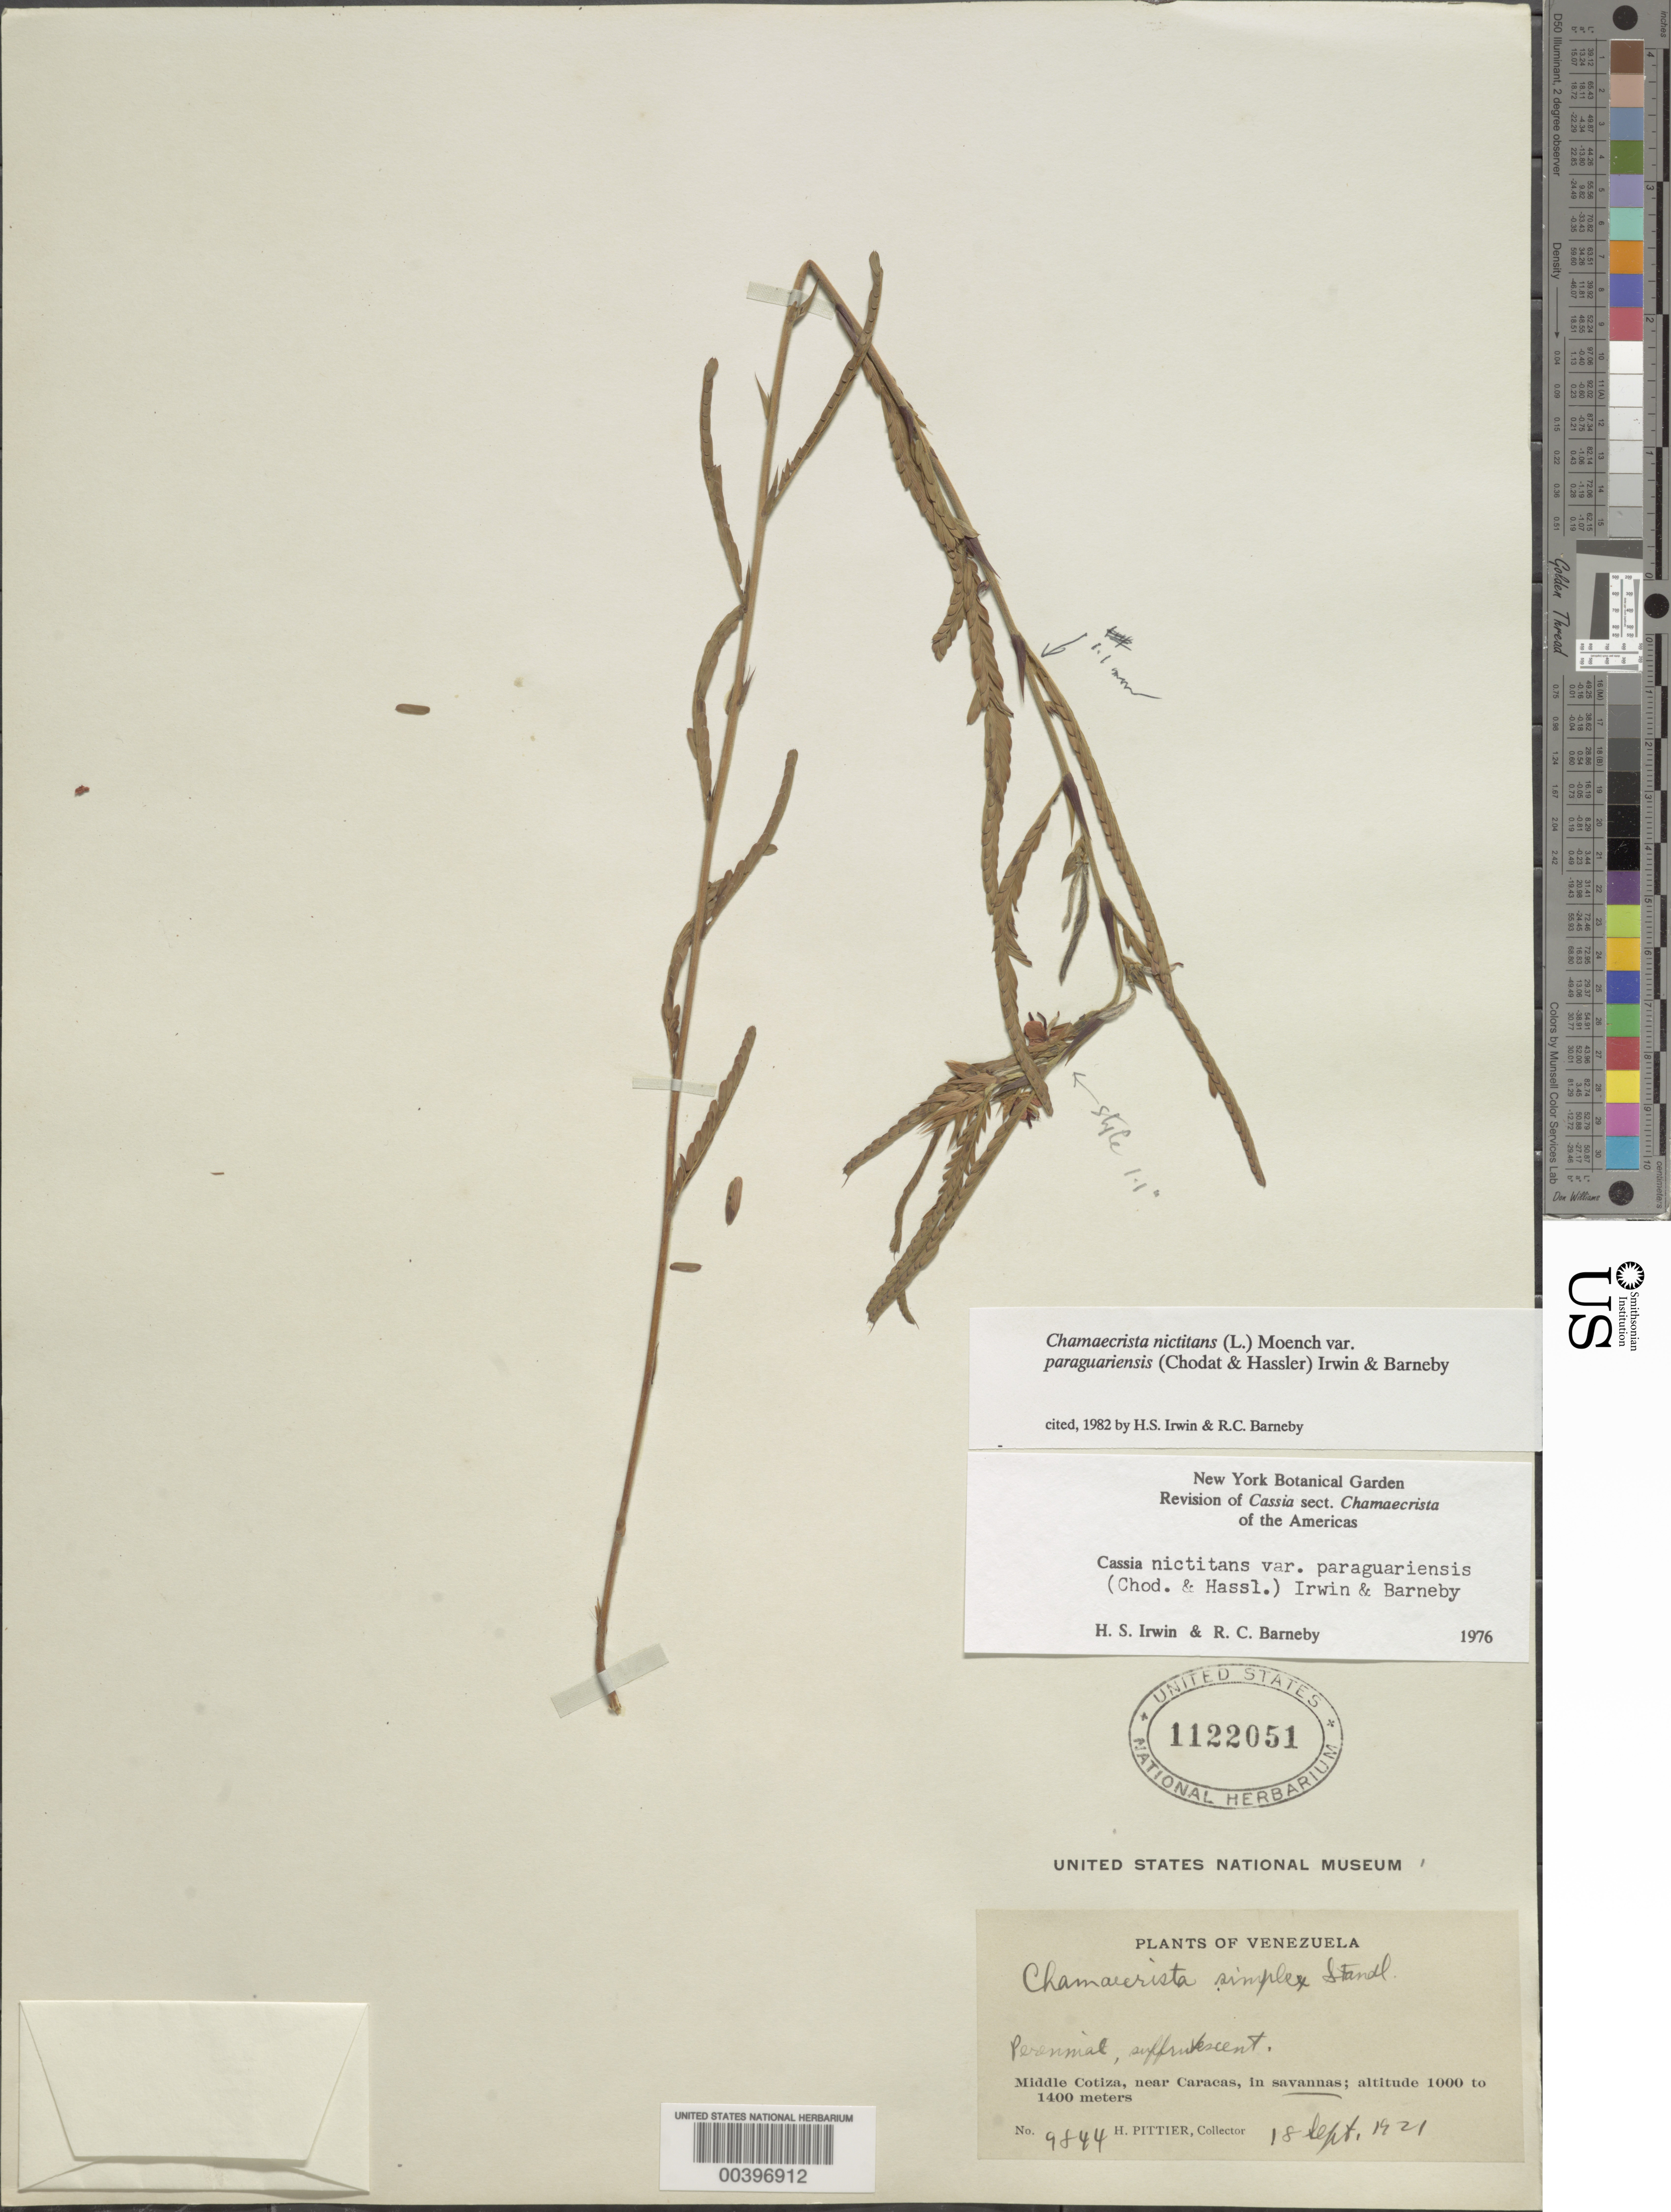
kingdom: Plantae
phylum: Tracheophyta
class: Magnoliopsida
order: Fabales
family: Fabaceae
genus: Chamaecrista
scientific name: Chamaecrista nictitans var. paraguariensis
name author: (Chodat & Hassl.) H.S. Irwin & Barneby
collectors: H. F. Pittier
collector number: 9844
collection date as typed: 18 Sep 1921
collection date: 1921-09-18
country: Venezuela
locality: Middle cotiza, near caracas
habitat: In savannasay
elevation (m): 1000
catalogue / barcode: US 1122051